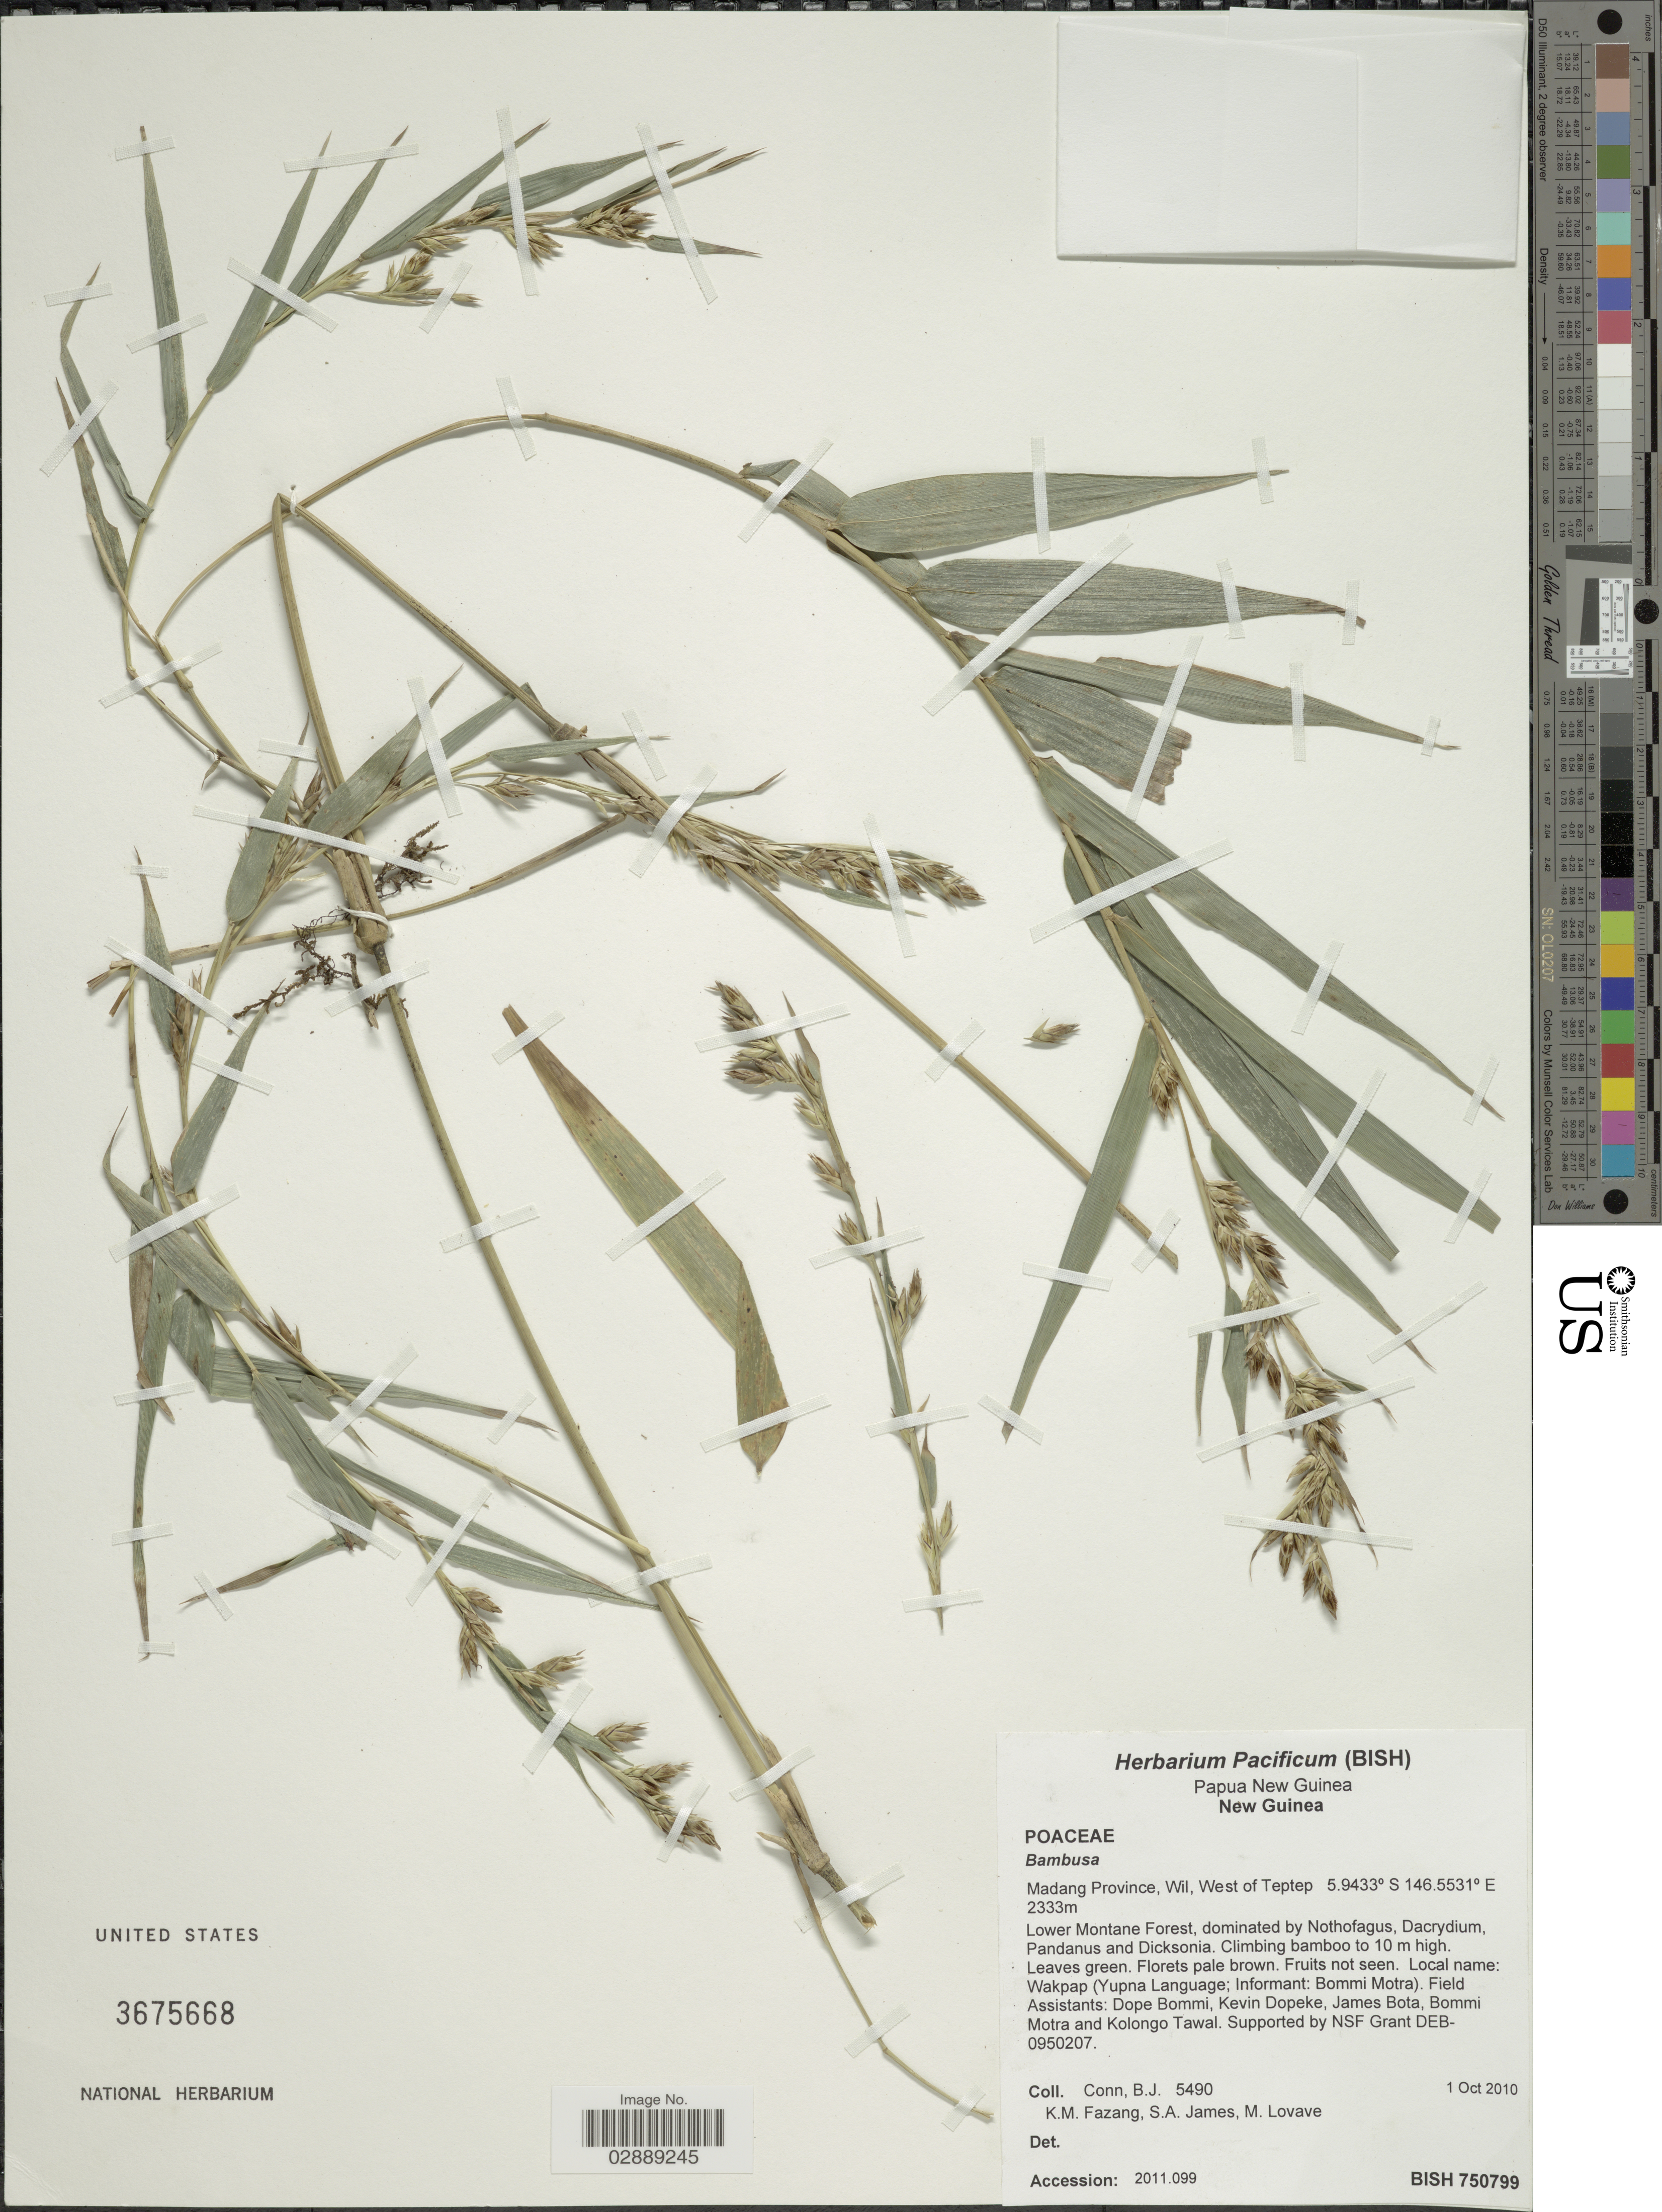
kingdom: Plantae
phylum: Tracheophyta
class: Liliopsida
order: Poales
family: Poaceae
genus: Bambusa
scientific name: Bambusa sp.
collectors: B. Conn, K. Damas, K. Fazang, S. James & M. Lovave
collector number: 5490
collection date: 2010-10-01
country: Papua New Guinea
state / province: Madang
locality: Wil, West of Teptep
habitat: lower montane forest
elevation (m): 2333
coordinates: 5.9433 S, 146.5531 E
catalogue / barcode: US 3675668